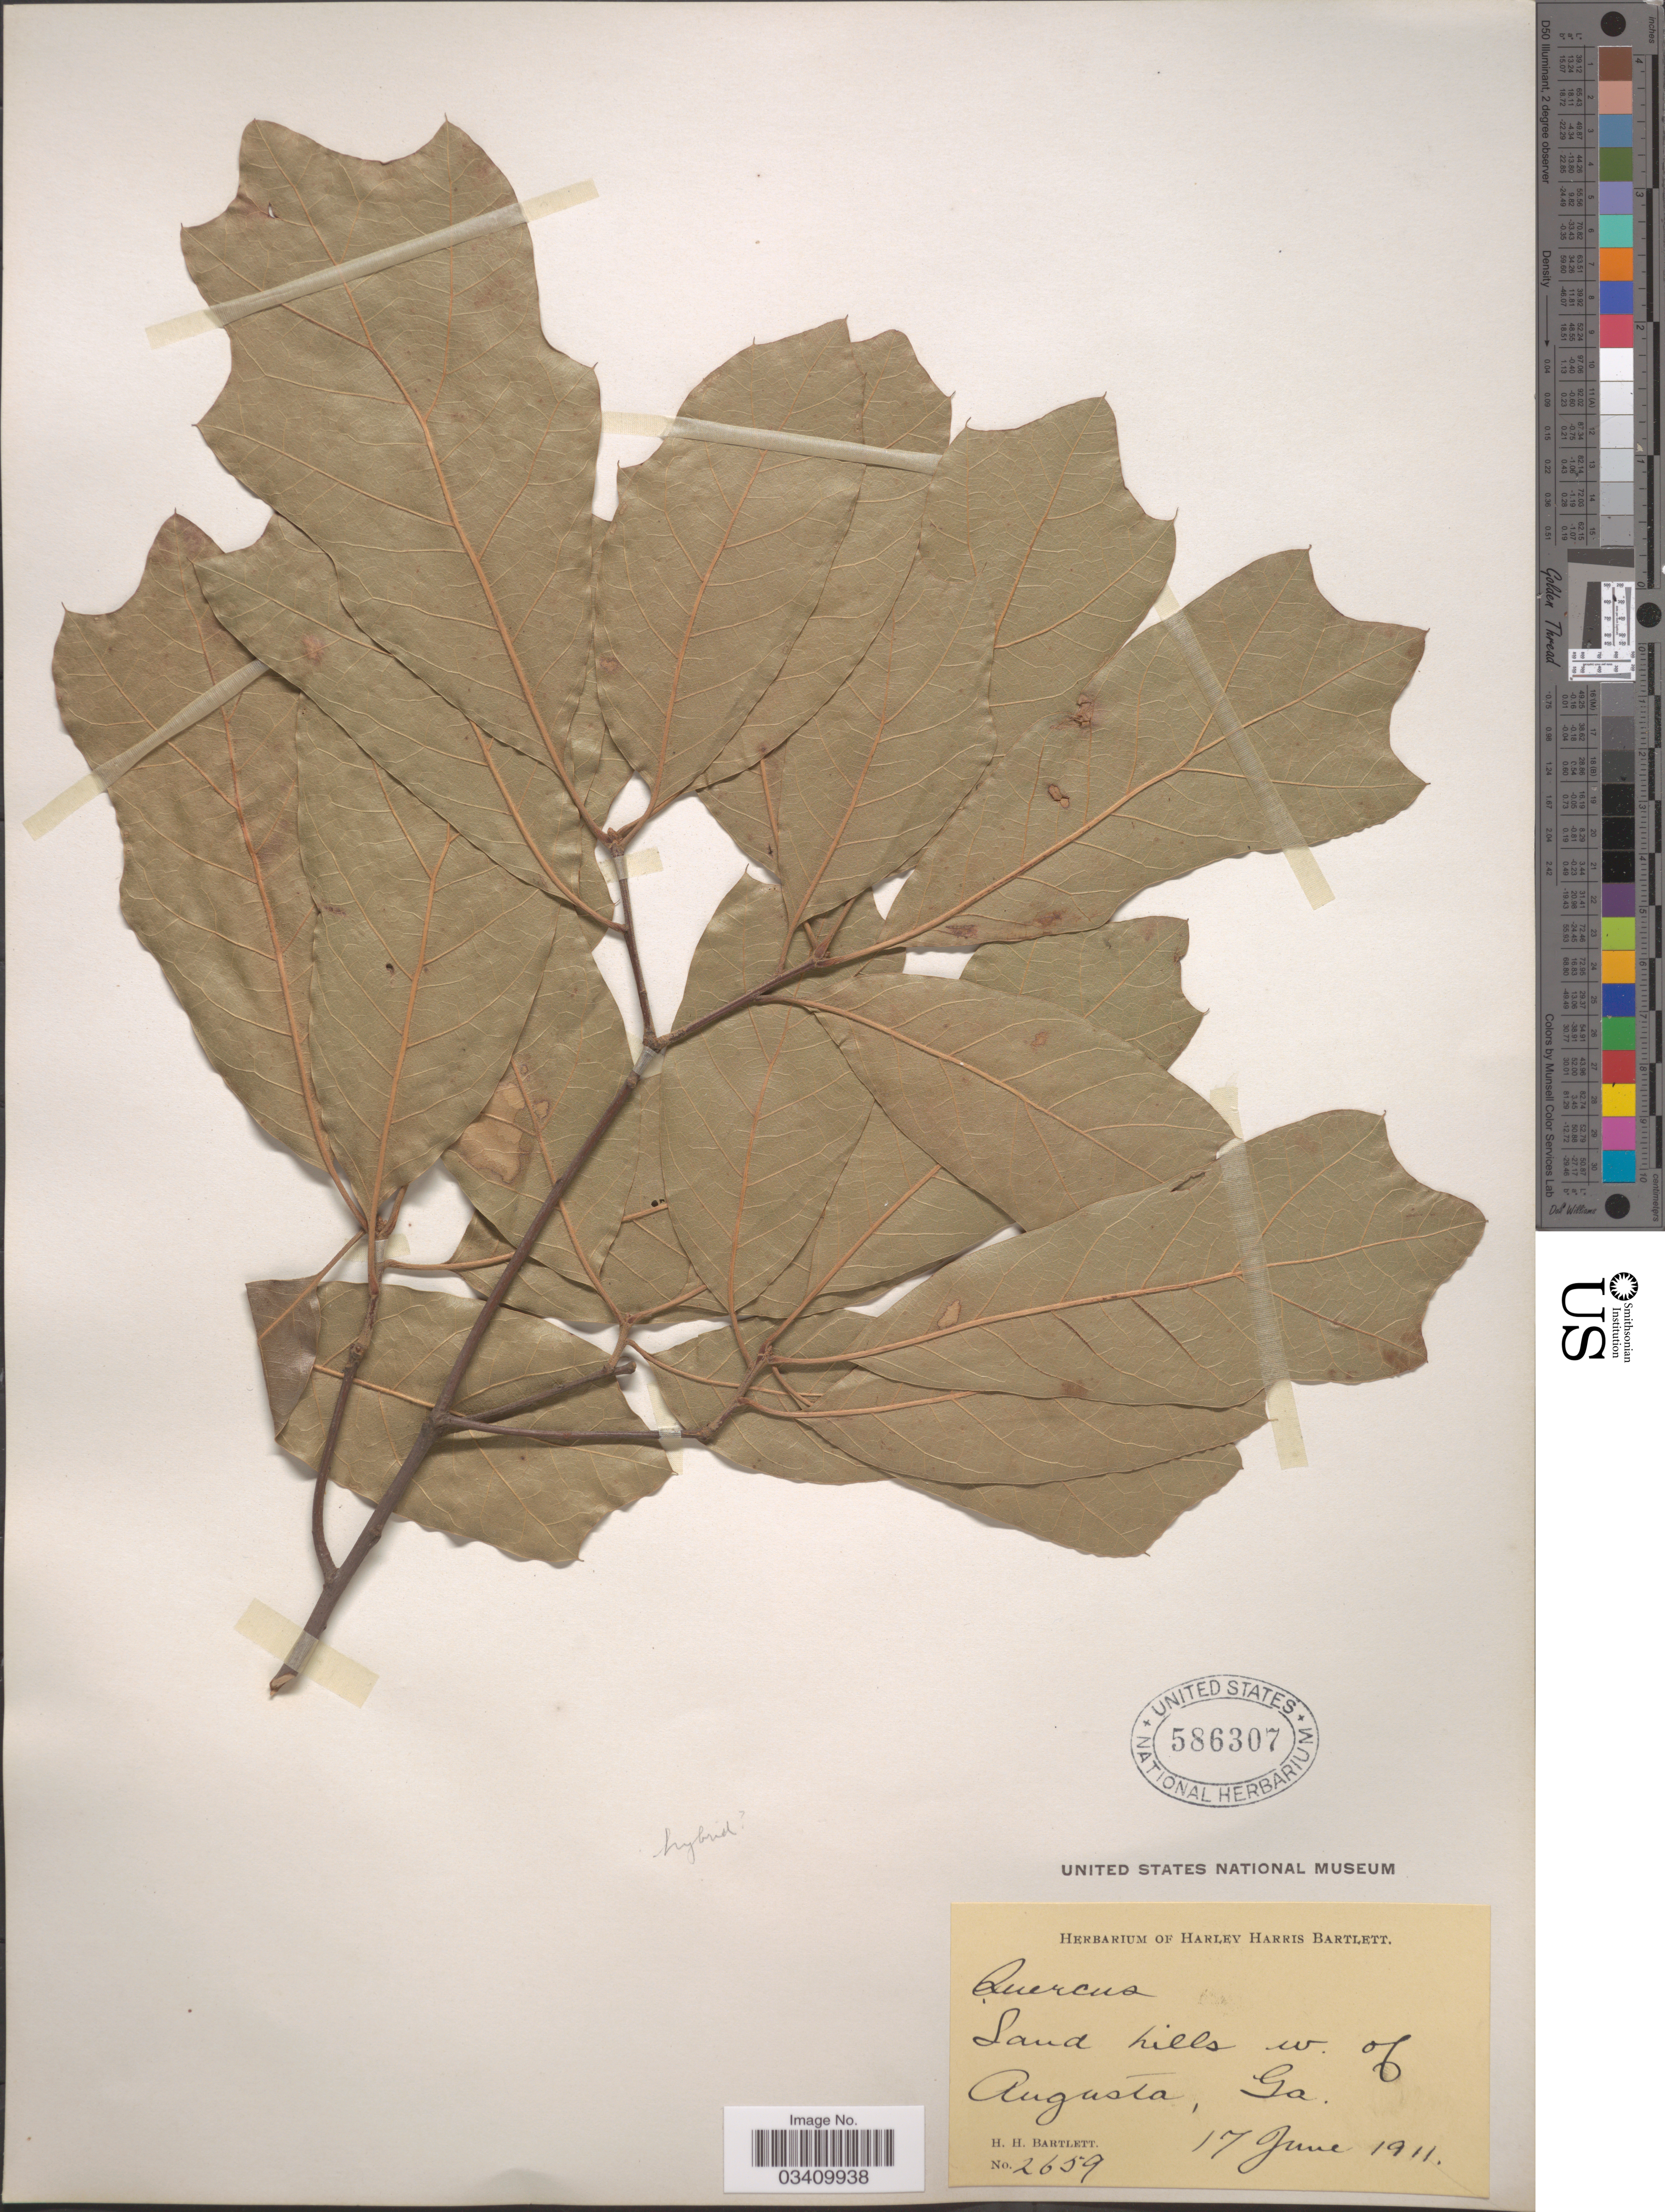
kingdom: Plantae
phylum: Tracheophyta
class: Magnoliopsida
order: Fagales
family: Fagaceae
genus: Quercus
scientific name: Quercus sp.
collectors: H. H. Bartlett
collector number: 2659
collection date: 1911-06-17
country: United States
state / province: Georgia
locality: Sand hills w. of Augusta.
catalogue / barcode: US 586307